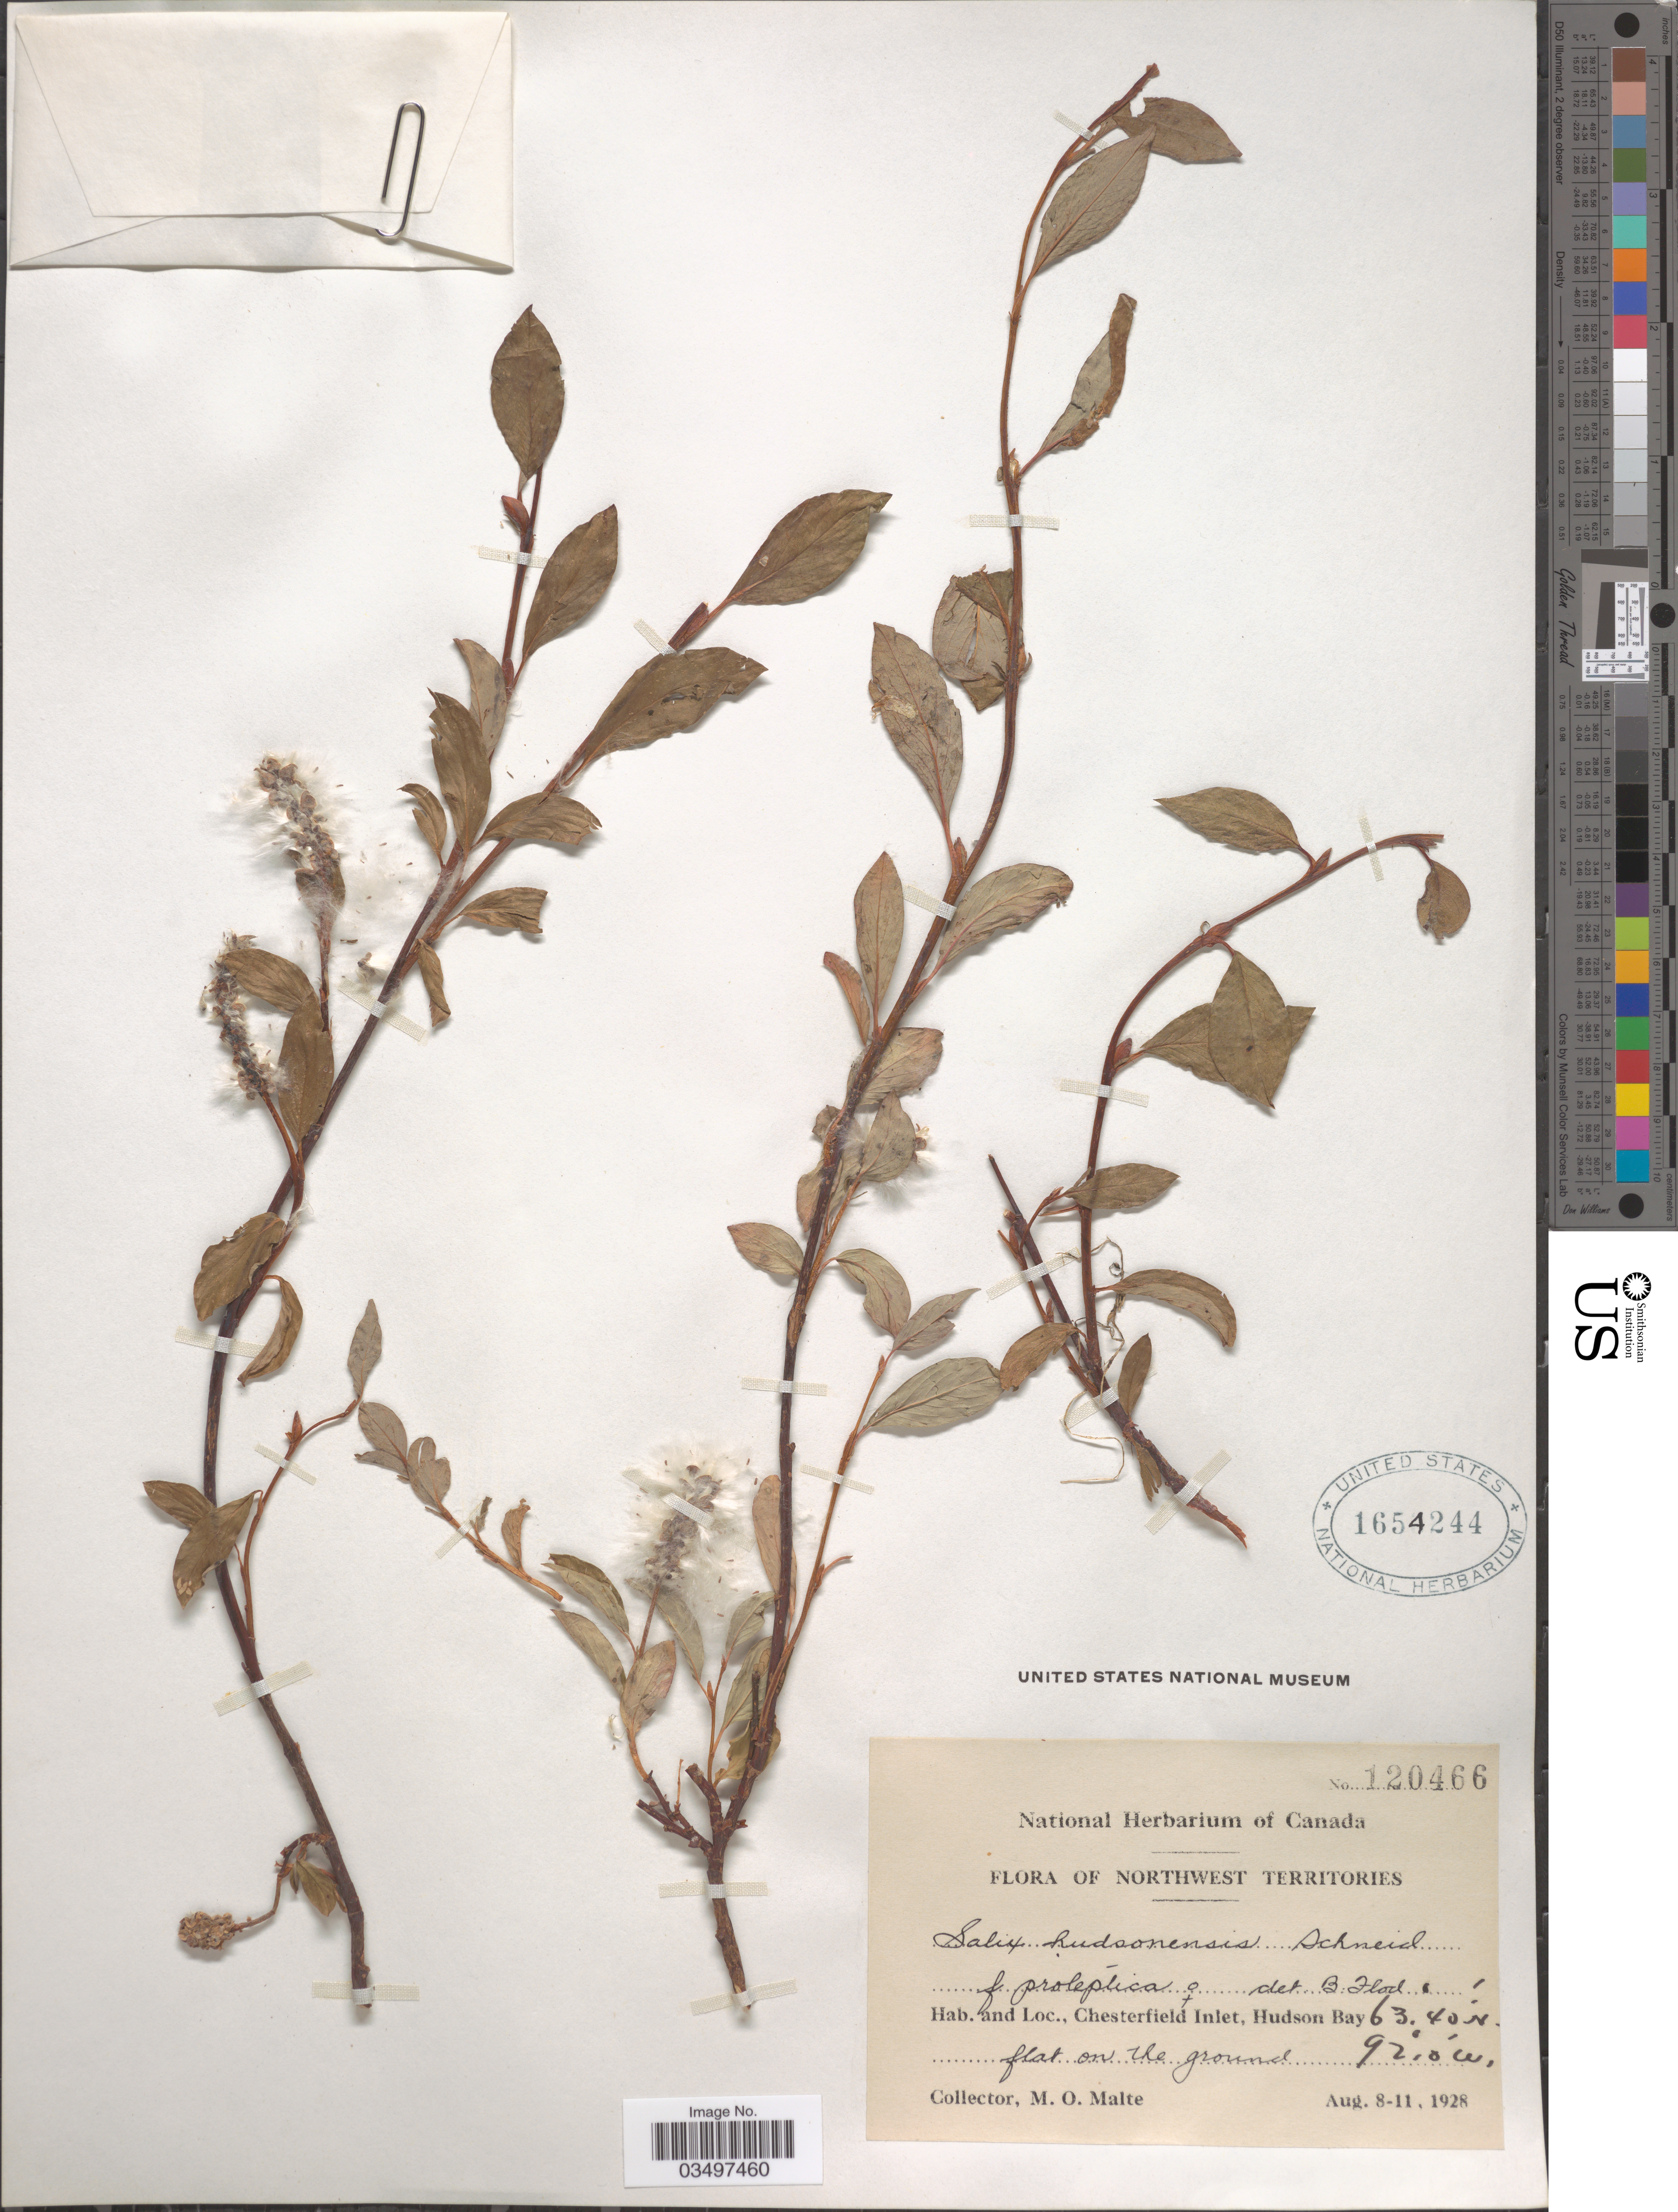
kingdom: Plantae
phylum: Tracheophyta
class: Magnoliopsida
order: Malpighiales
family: Salicaceae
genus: Salix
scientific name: Salix hudsonensis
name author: C.K. Schneid.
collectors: M. O. Malte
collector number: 120466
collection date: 1928-08-08/1928-08-11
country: Canada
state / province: Northwest Territories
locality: Chesterfield Inlet, Hudson Bay.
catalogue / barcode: US 1654244